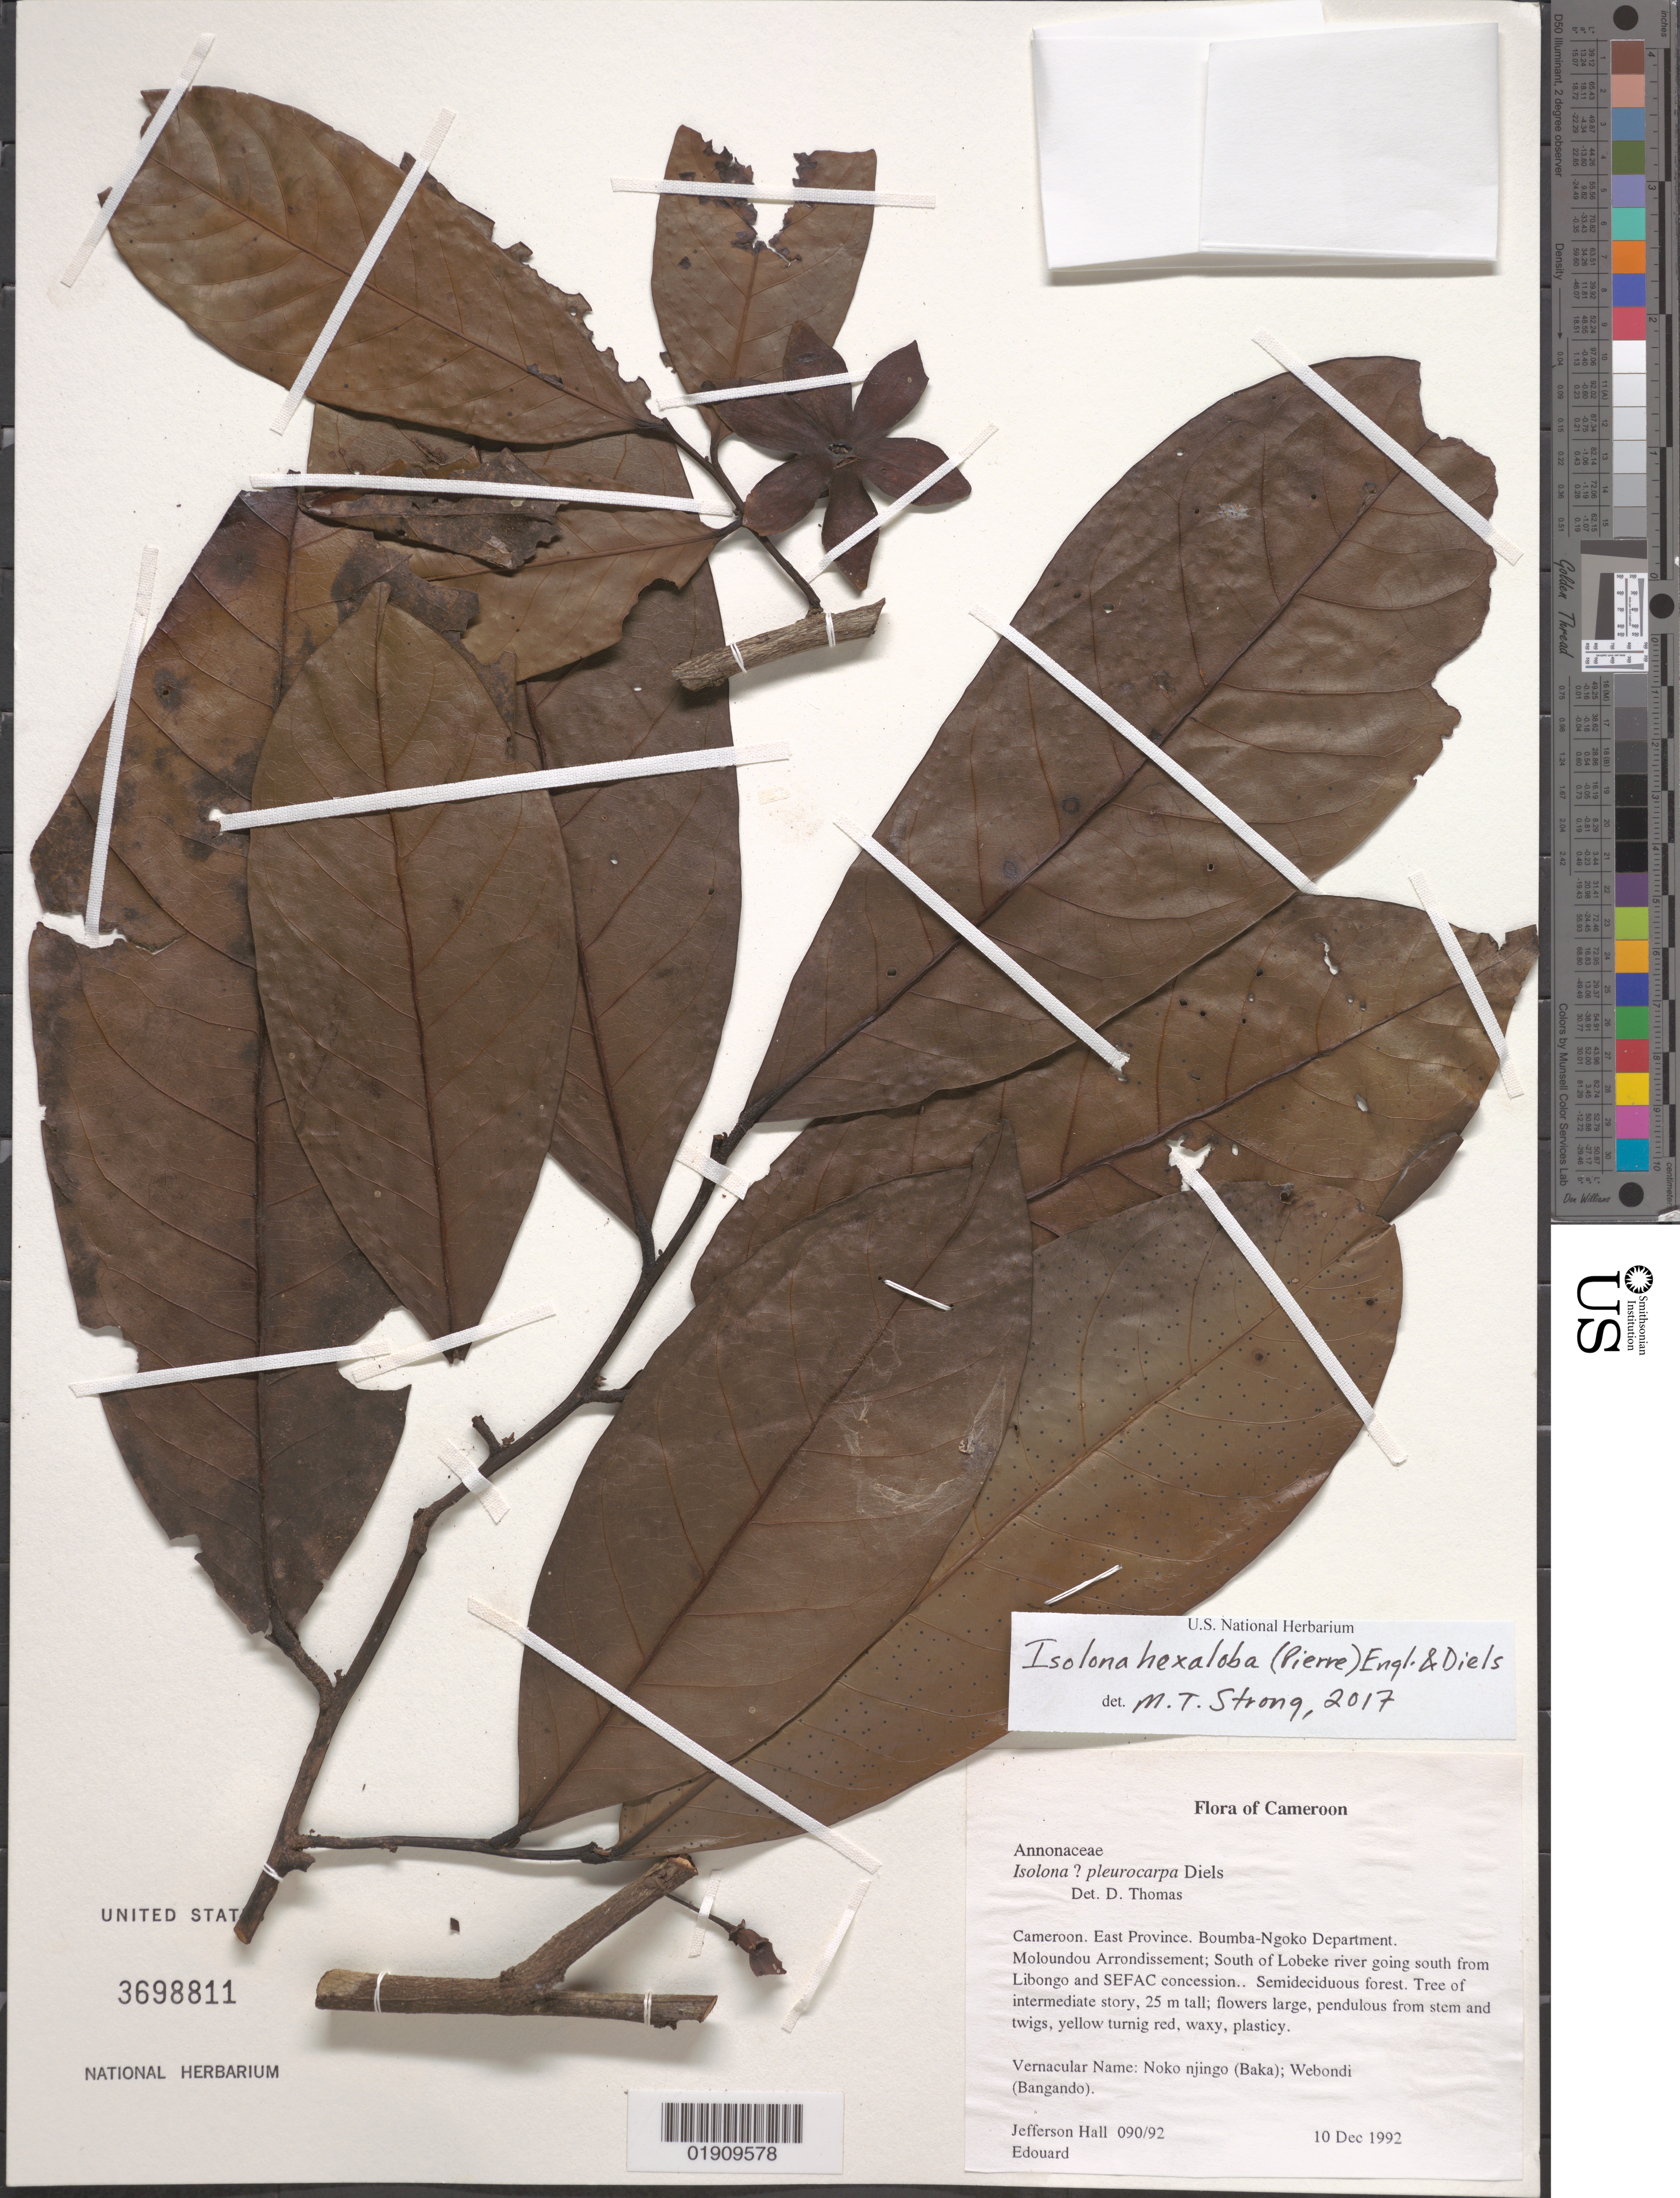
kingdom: Plantae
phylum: Tracheophyta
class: Magnoliopsida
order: Magnoliales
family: Annonaceae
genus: Isolona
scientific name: Isolona hexaloba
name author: (Pierre) Engl. & Diels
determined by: Strong, Mark T., (BOT), Smithsonian Institution - National Museum of Natural History (UNITED STATES)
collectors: J. Hall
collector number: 090/92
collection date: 1992-12-10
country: Cameroon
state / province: Est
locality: Boumba-Ngoko Department. Moloundou Arrondissement; South of Lobeke river going south from Libongo and SEFAC concession.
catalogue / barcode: US 3698811